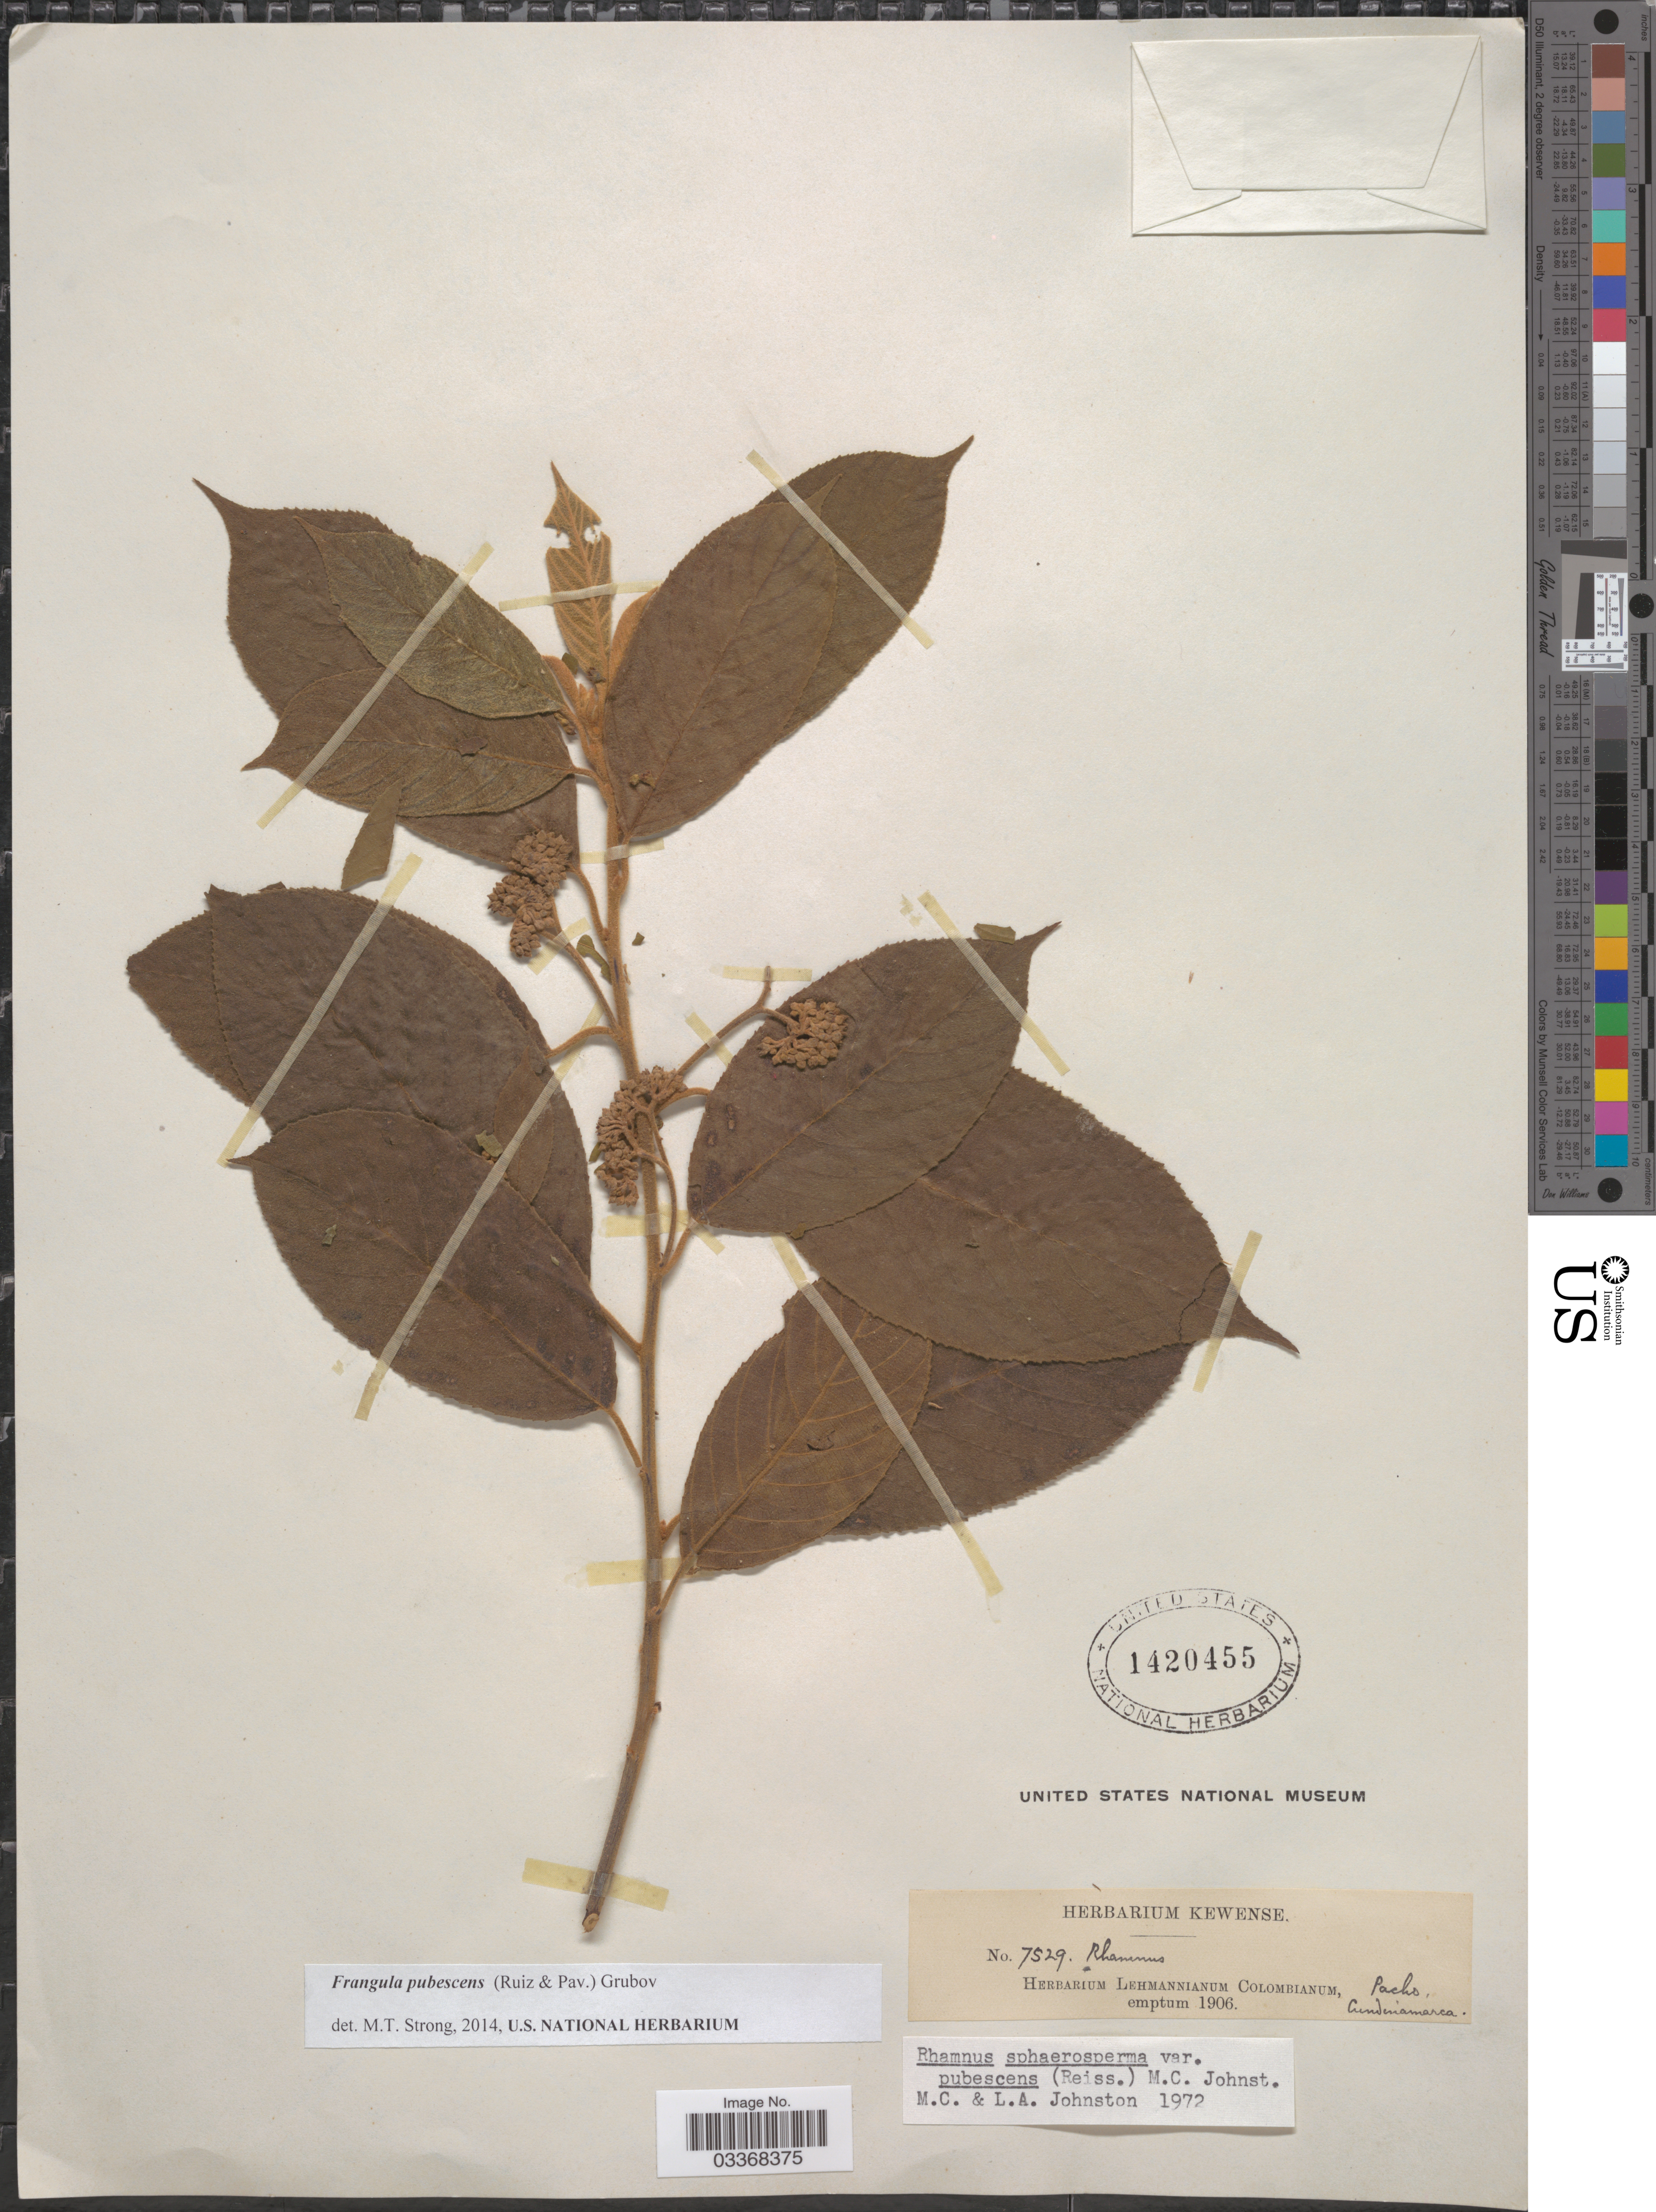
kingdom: Plantae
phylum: Tracheophyta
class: Magnoliopsida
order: Rosales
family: Rhamnaceae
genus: Frangula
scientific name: Frangula pubescens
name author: (Ruiz & Pav.) Grubov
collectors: ex herb. Lehmannianum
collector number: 7529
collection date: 1906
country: Colombia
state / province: Cundinamarca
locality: Pacho.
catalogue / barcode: US 1420455